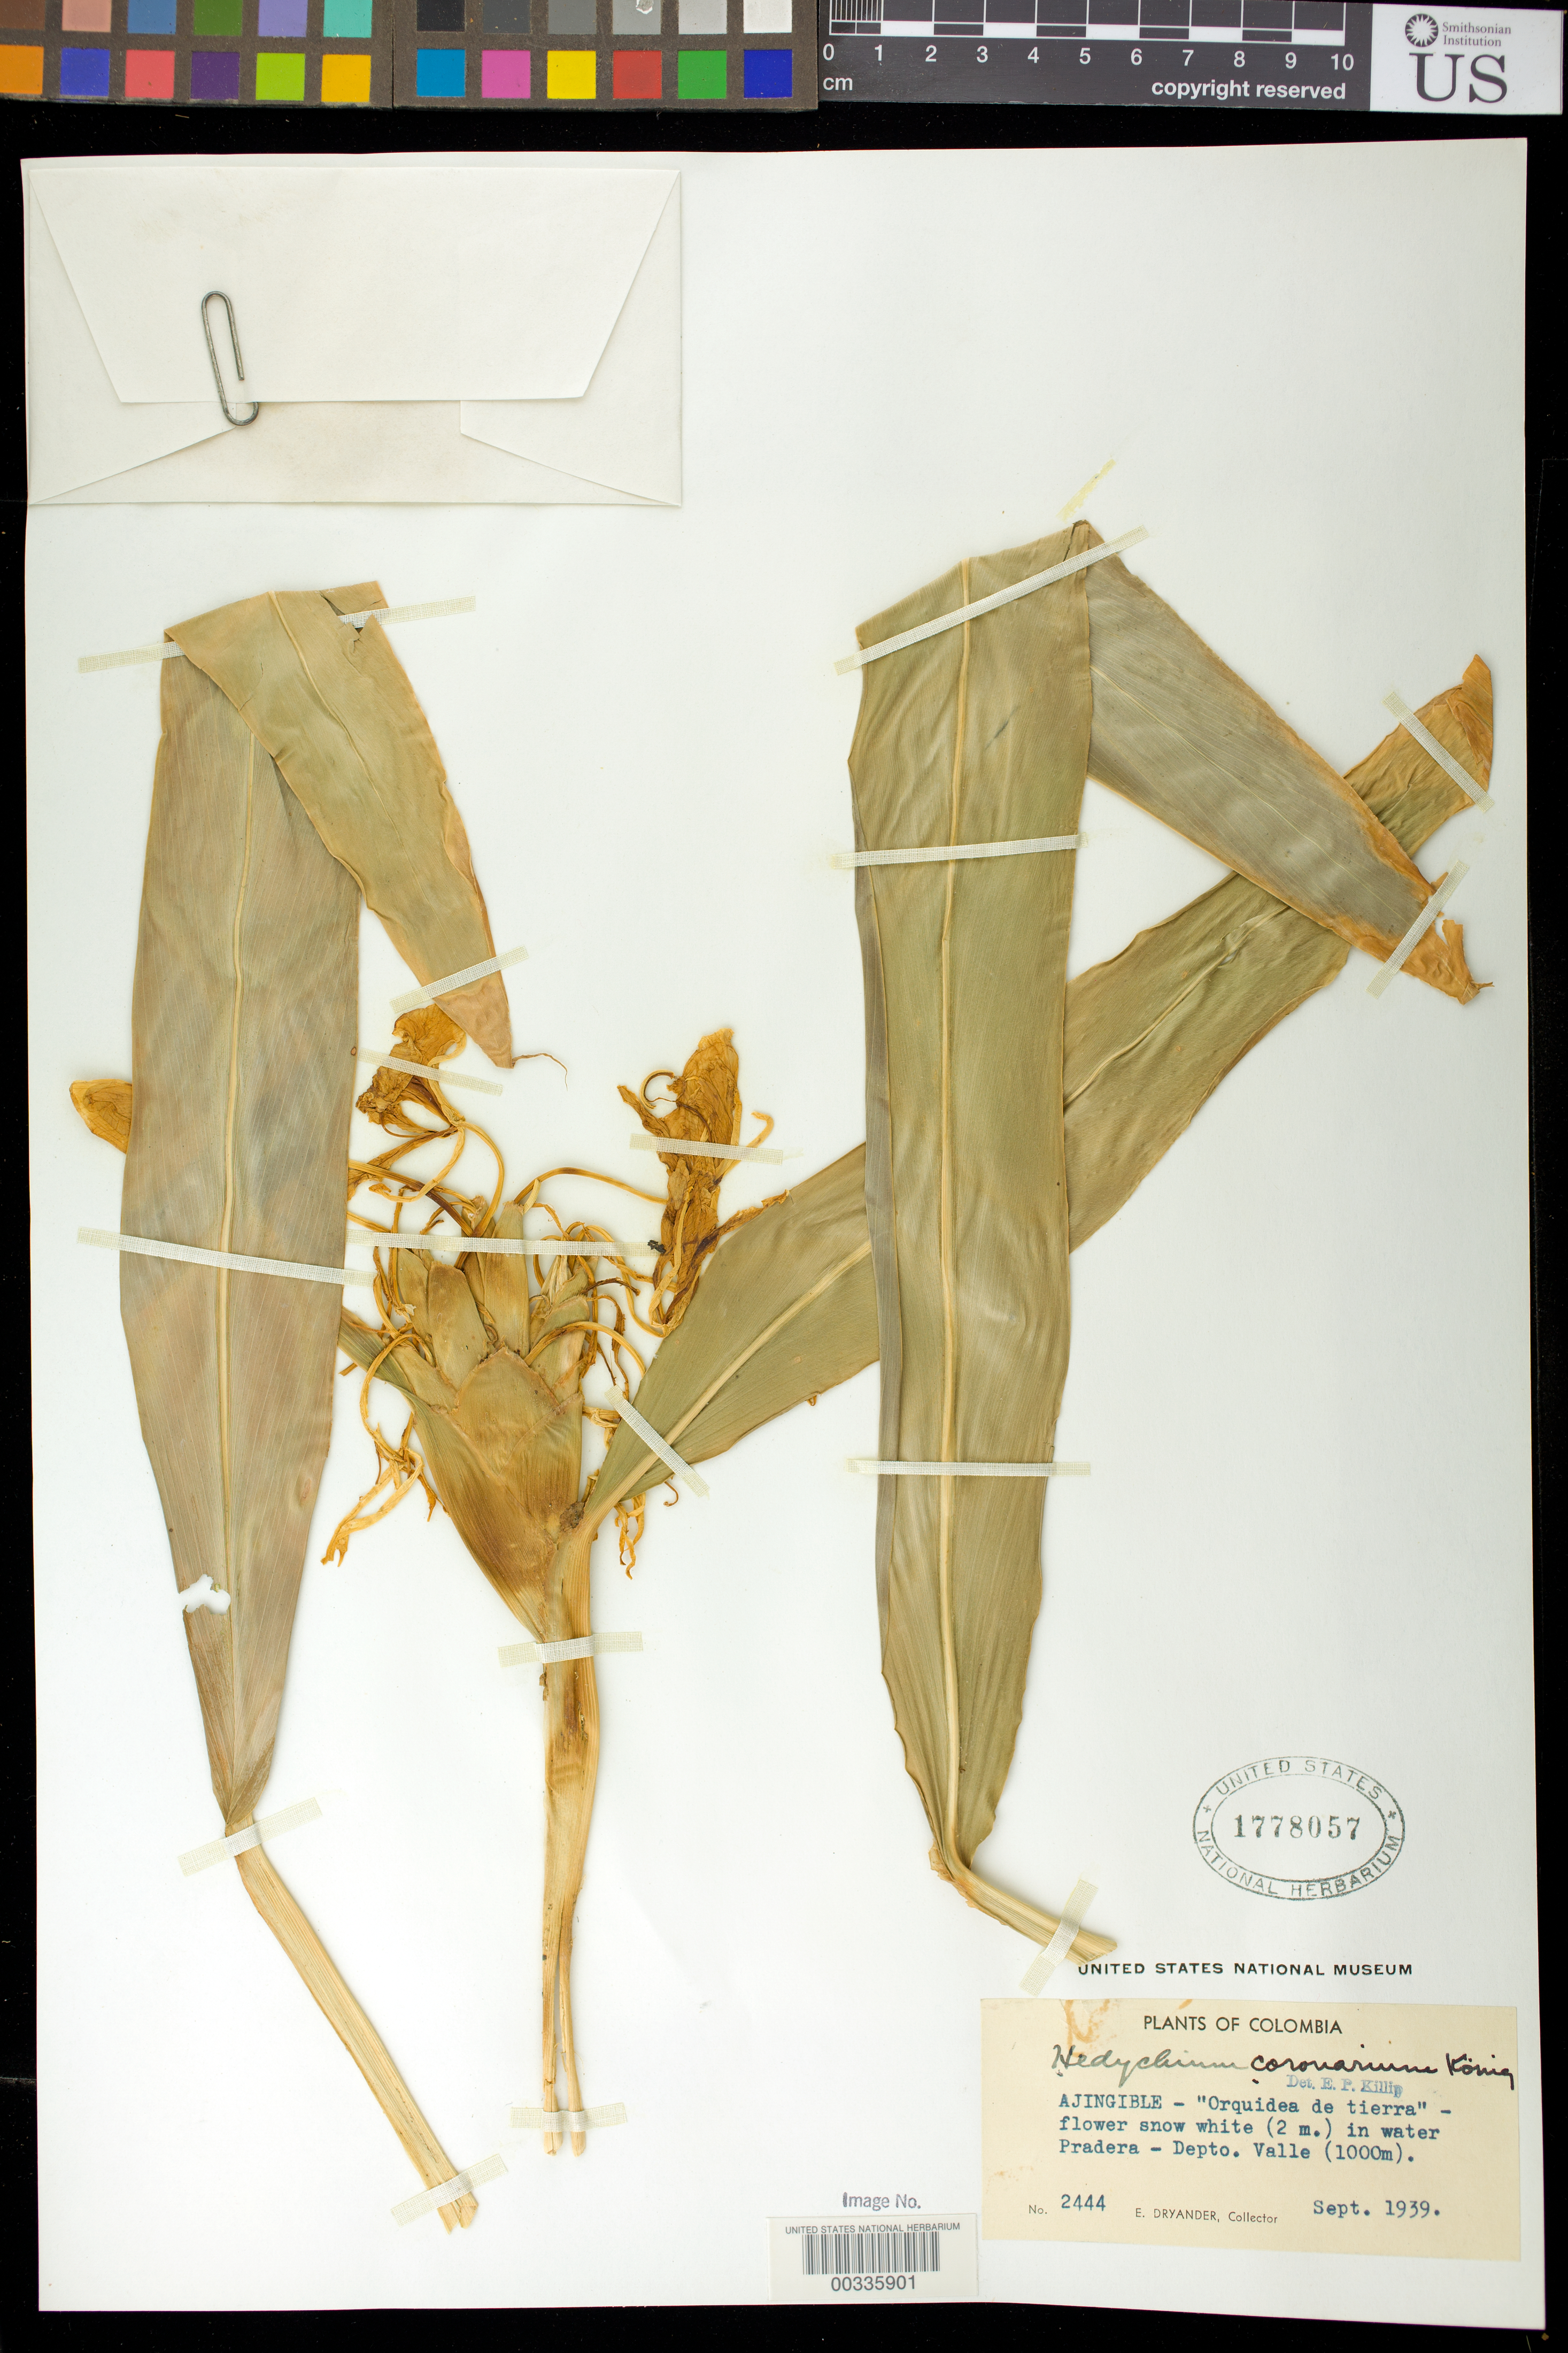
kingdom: Plantae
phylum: Tracheophyta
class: Liliopsida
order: Zingiberales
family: Zingiberaceae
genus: Hedychium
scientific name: Hedychium coronarium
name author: J. Koenig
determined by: Killip, Ellsworth P.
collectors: E. I. Dryander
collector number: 2444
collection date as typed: Sep 1939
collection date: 1939-09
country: Colombia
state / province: Valle del Cauca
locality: Pradera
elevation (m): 1000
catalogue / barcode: US 1778057